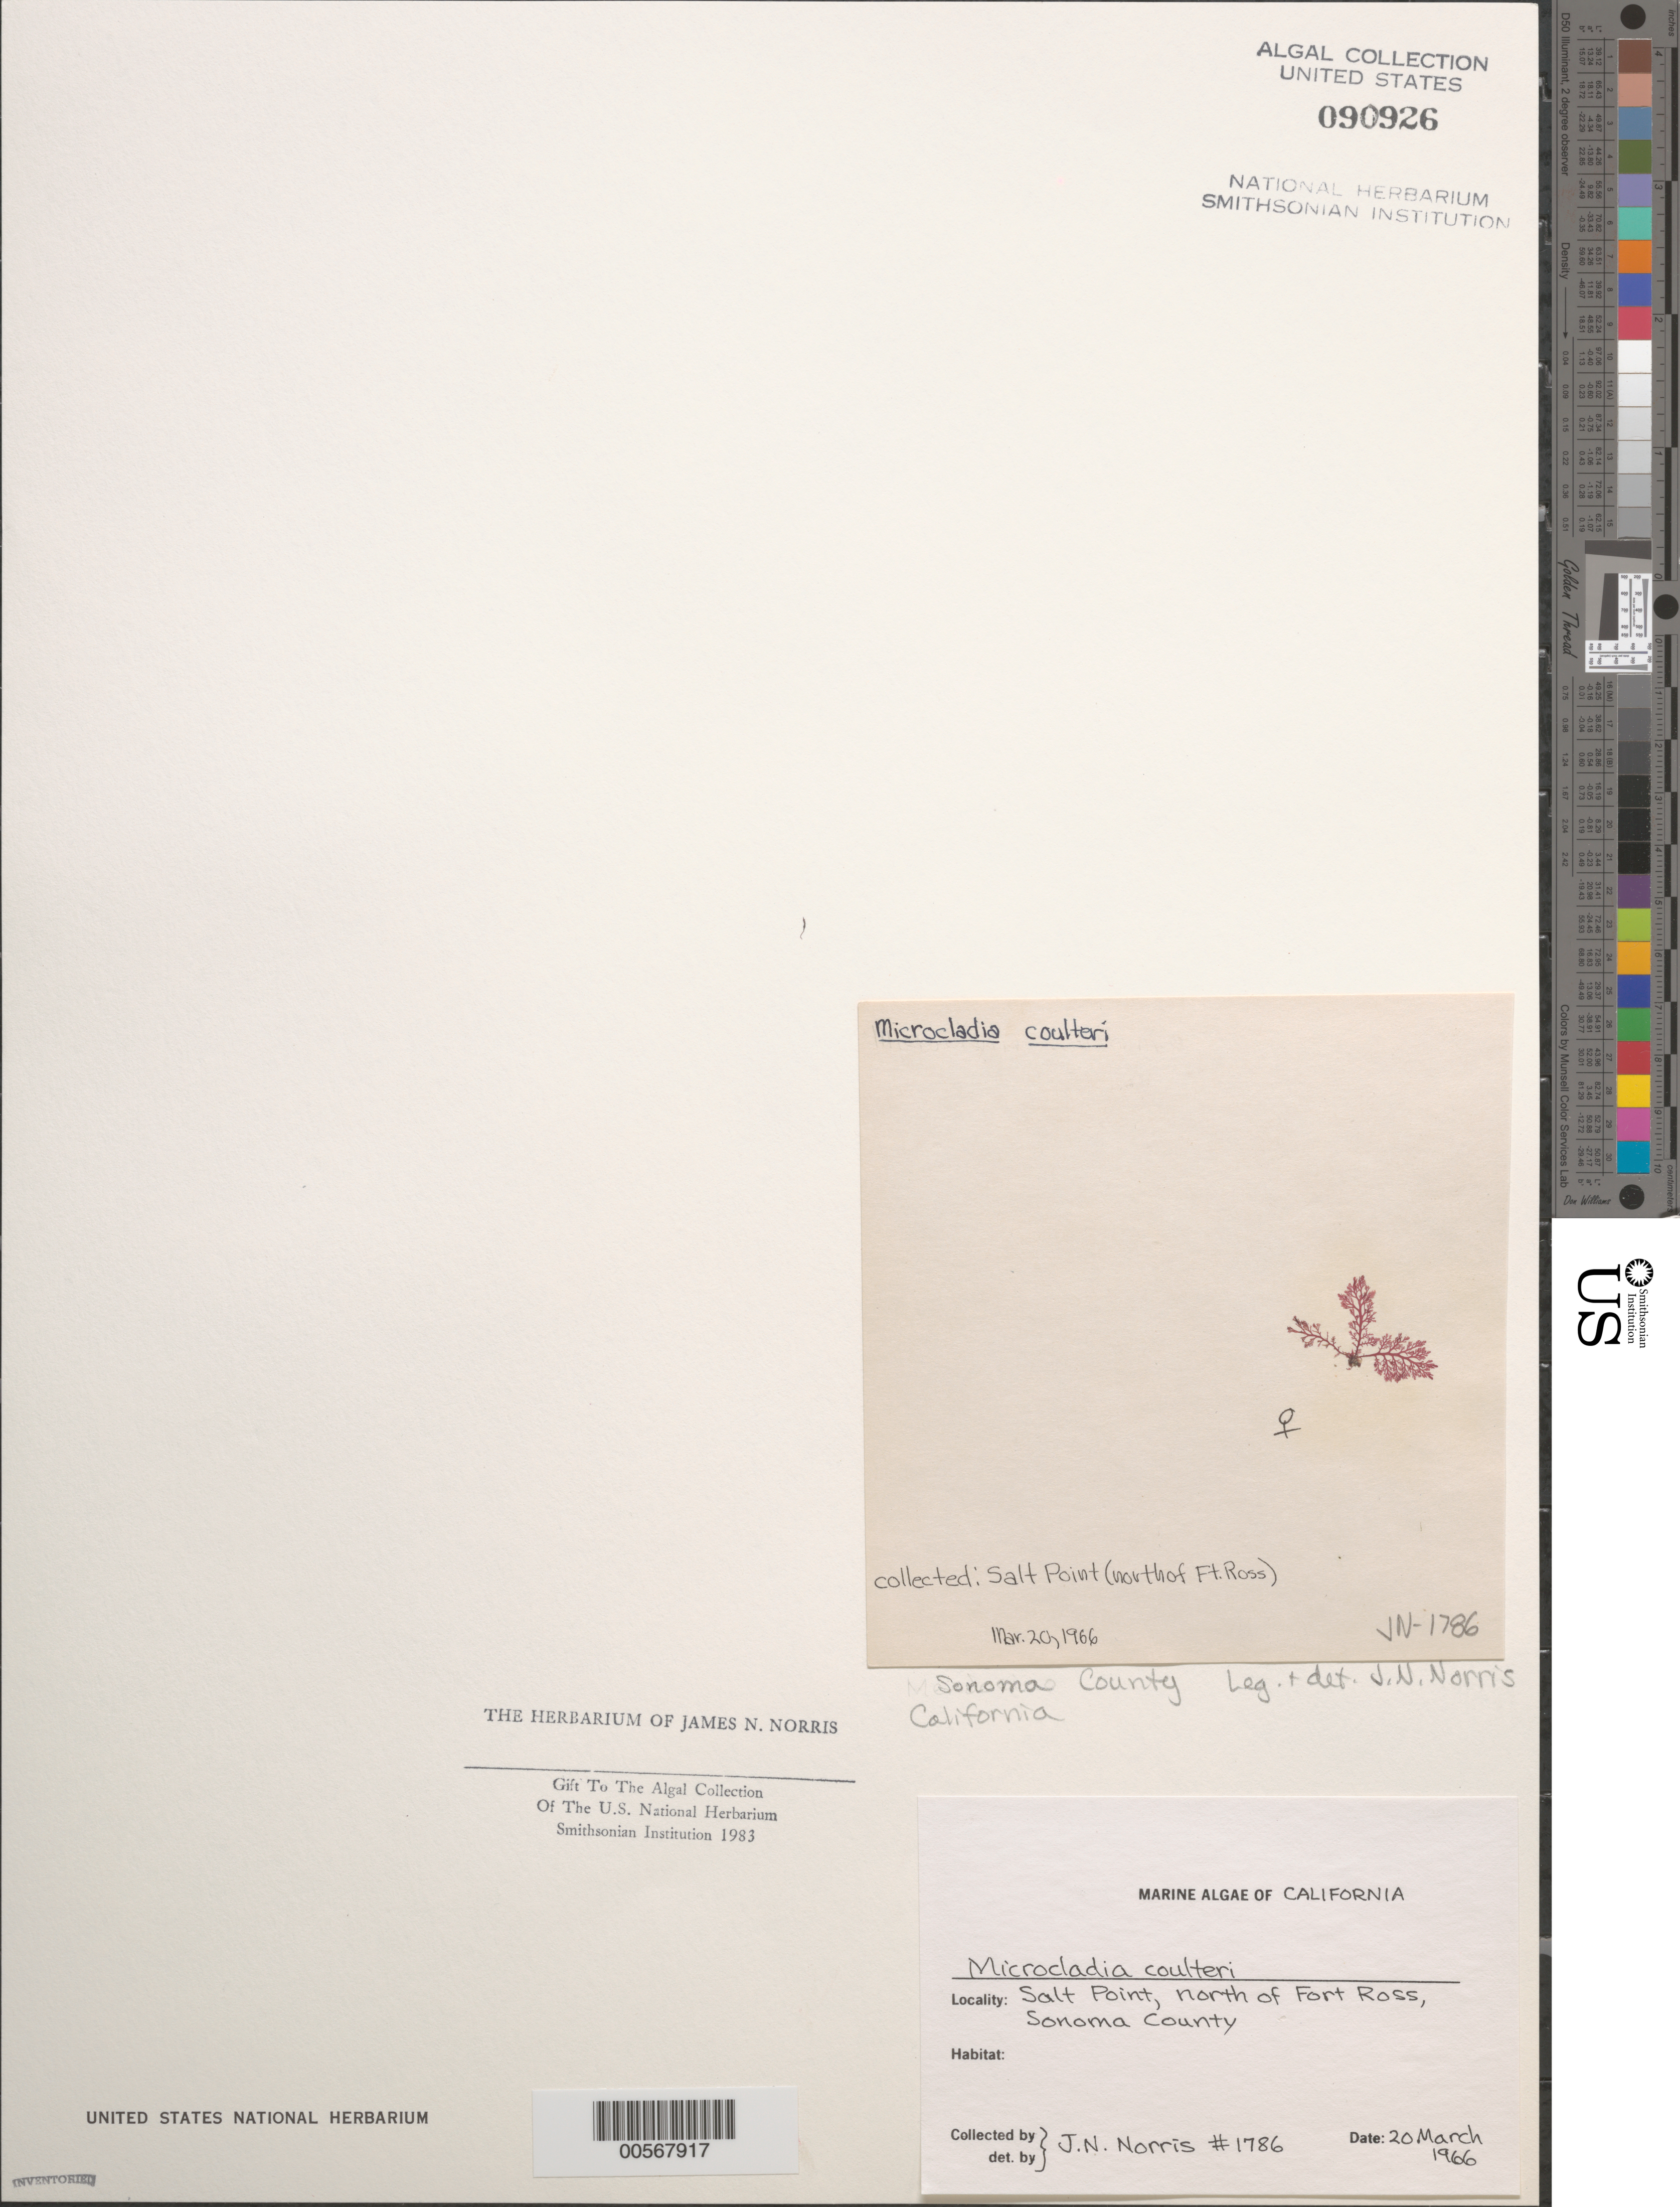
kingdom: Plantae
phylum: Rhodophyta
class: Florideophyceae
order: Ceramiales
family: Ceramiaceae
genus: Microcladia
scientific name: Microcladia coulteri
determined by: Norris, James N.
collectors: J. N. Norris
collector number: JN-1786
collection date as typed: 20 Mar 1966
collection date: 1966-03-20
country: United States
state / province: California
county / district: Sonoma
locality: Salt pond, north of Fort Ross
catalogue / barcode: US 90926